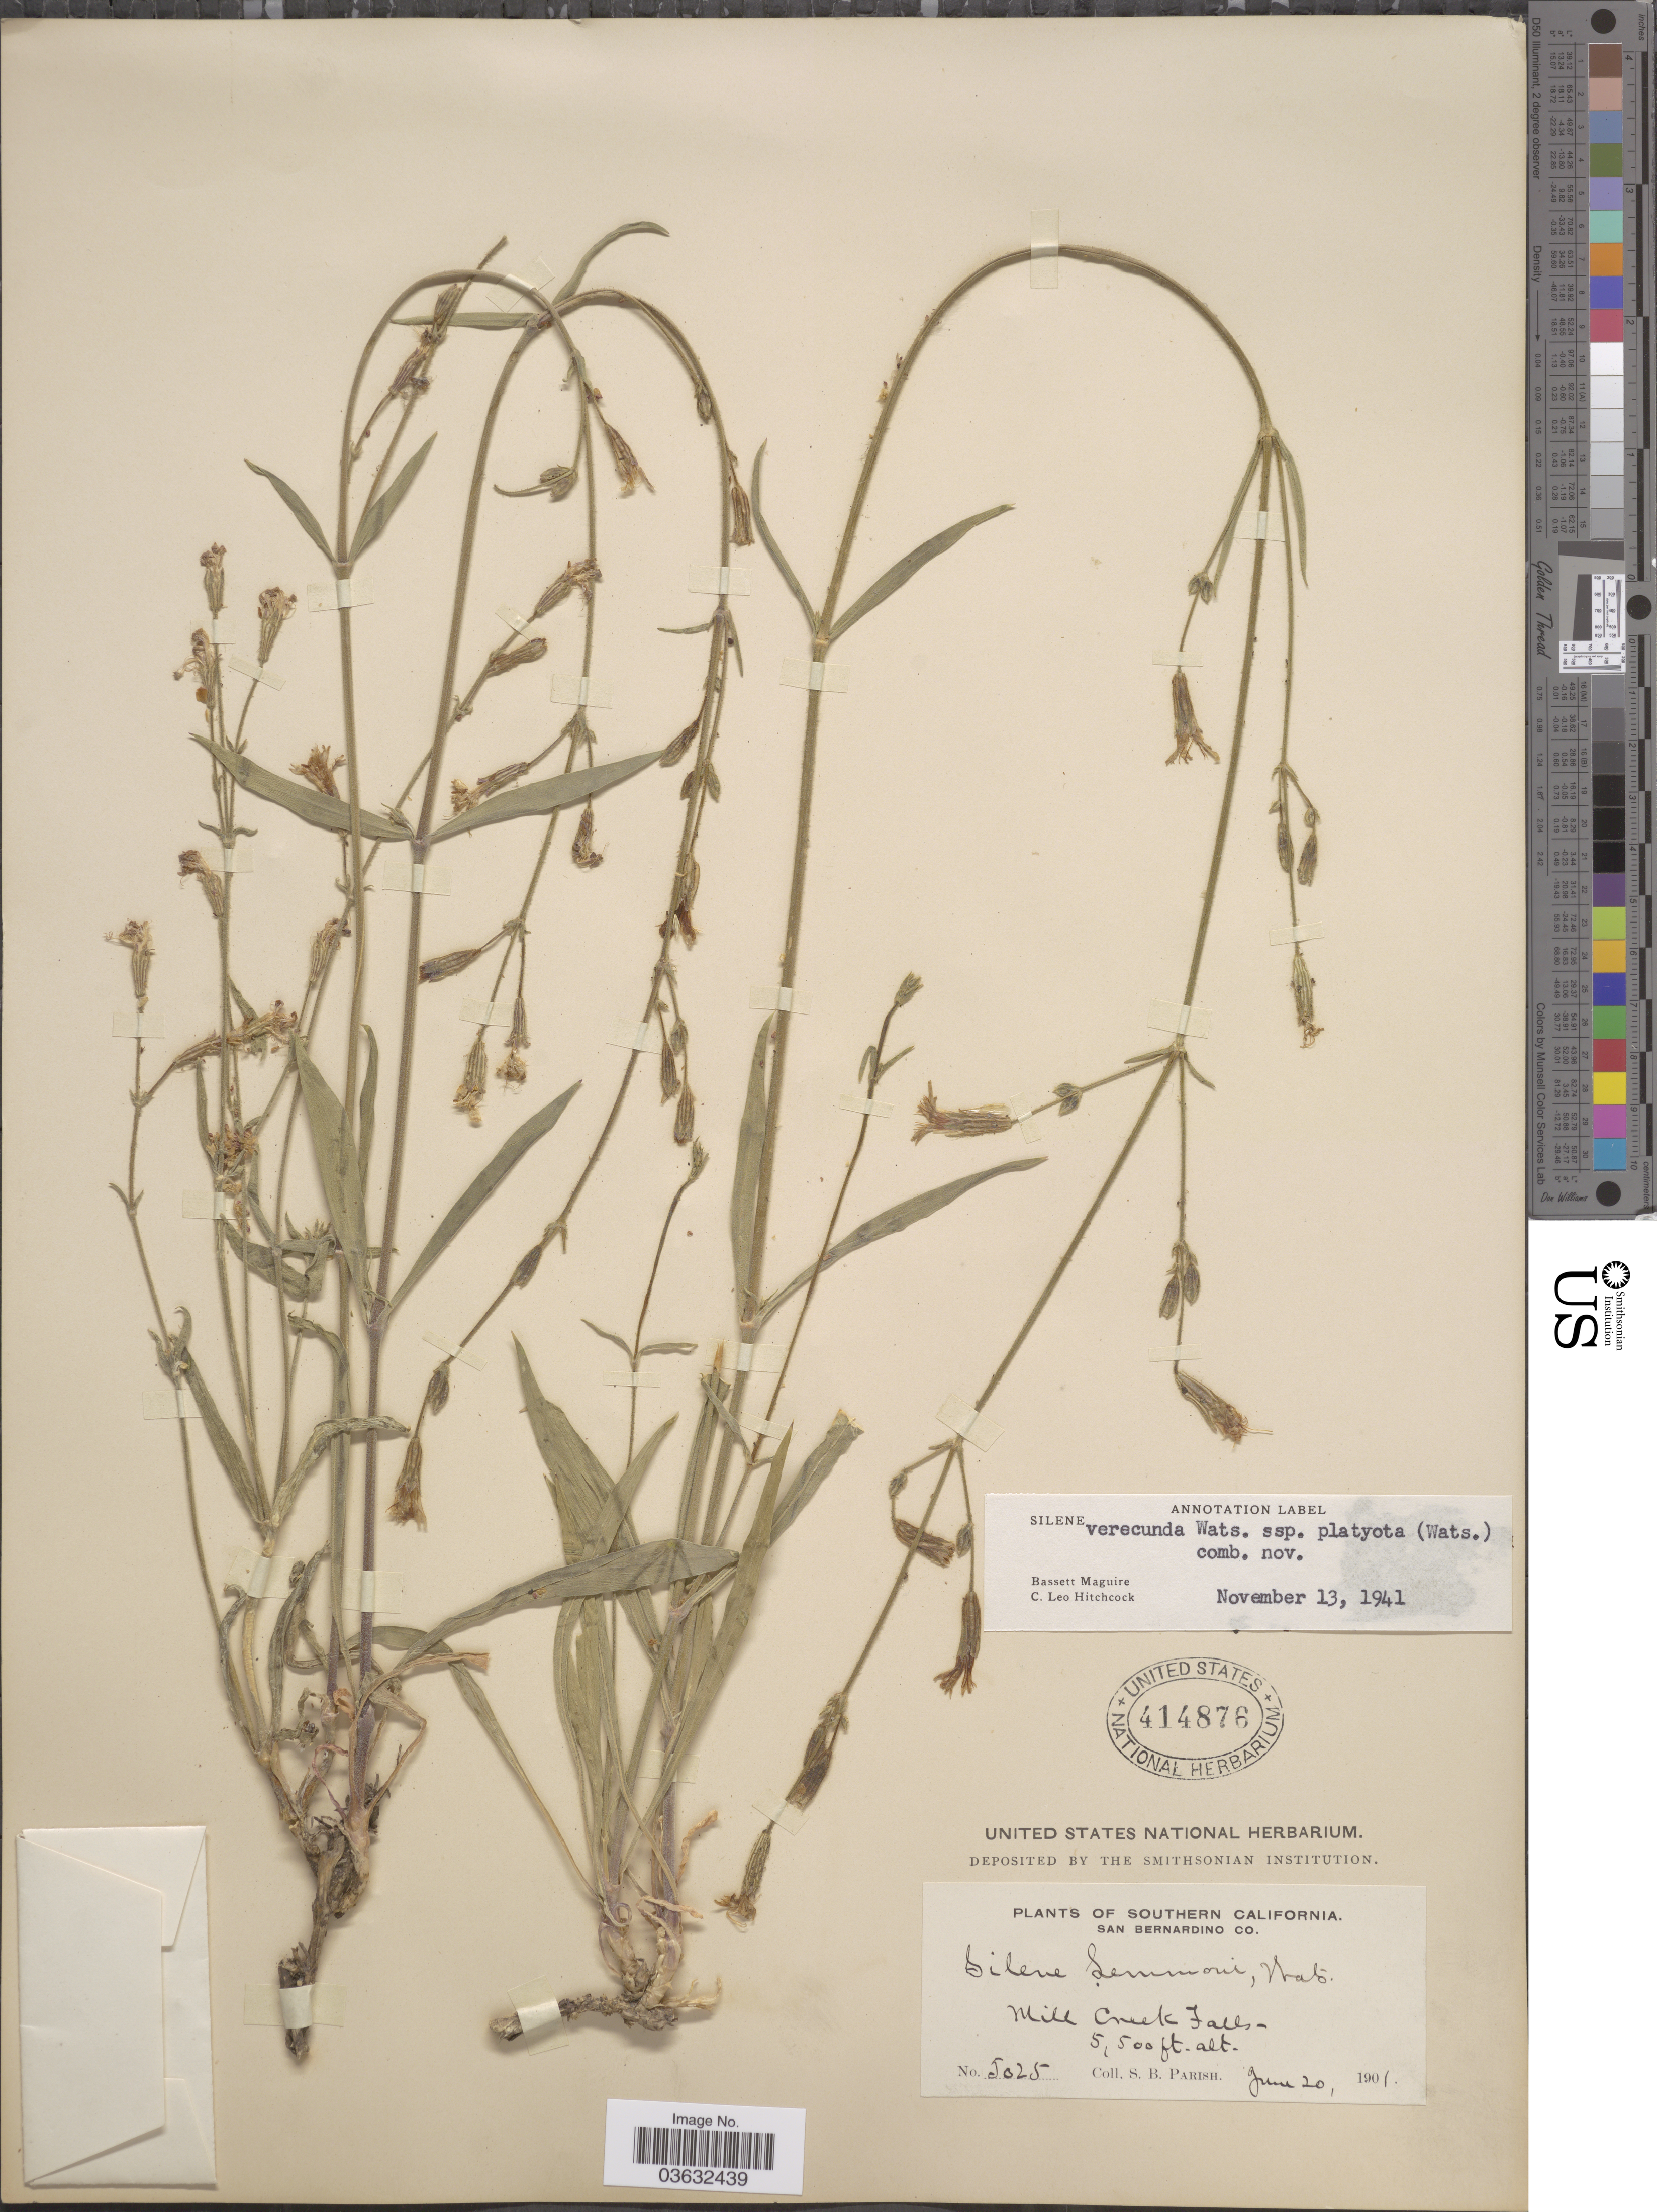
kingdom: Plantae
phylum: Tracheophyta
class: Magnoliopsida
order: Caryophyllales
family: Caryophyllaceae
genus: Silene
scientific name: Silene verecunda subsp. platyota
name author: (S. Watson) C.L. Hitchc. & Maguire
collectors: S. B. Parish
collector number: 5025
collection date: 1901-06-20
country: United States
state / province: California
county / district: San Bernardino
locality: Southern California. San Bernardino Co. Mill Creek Falls.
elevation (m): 1676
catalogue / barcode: US 414876